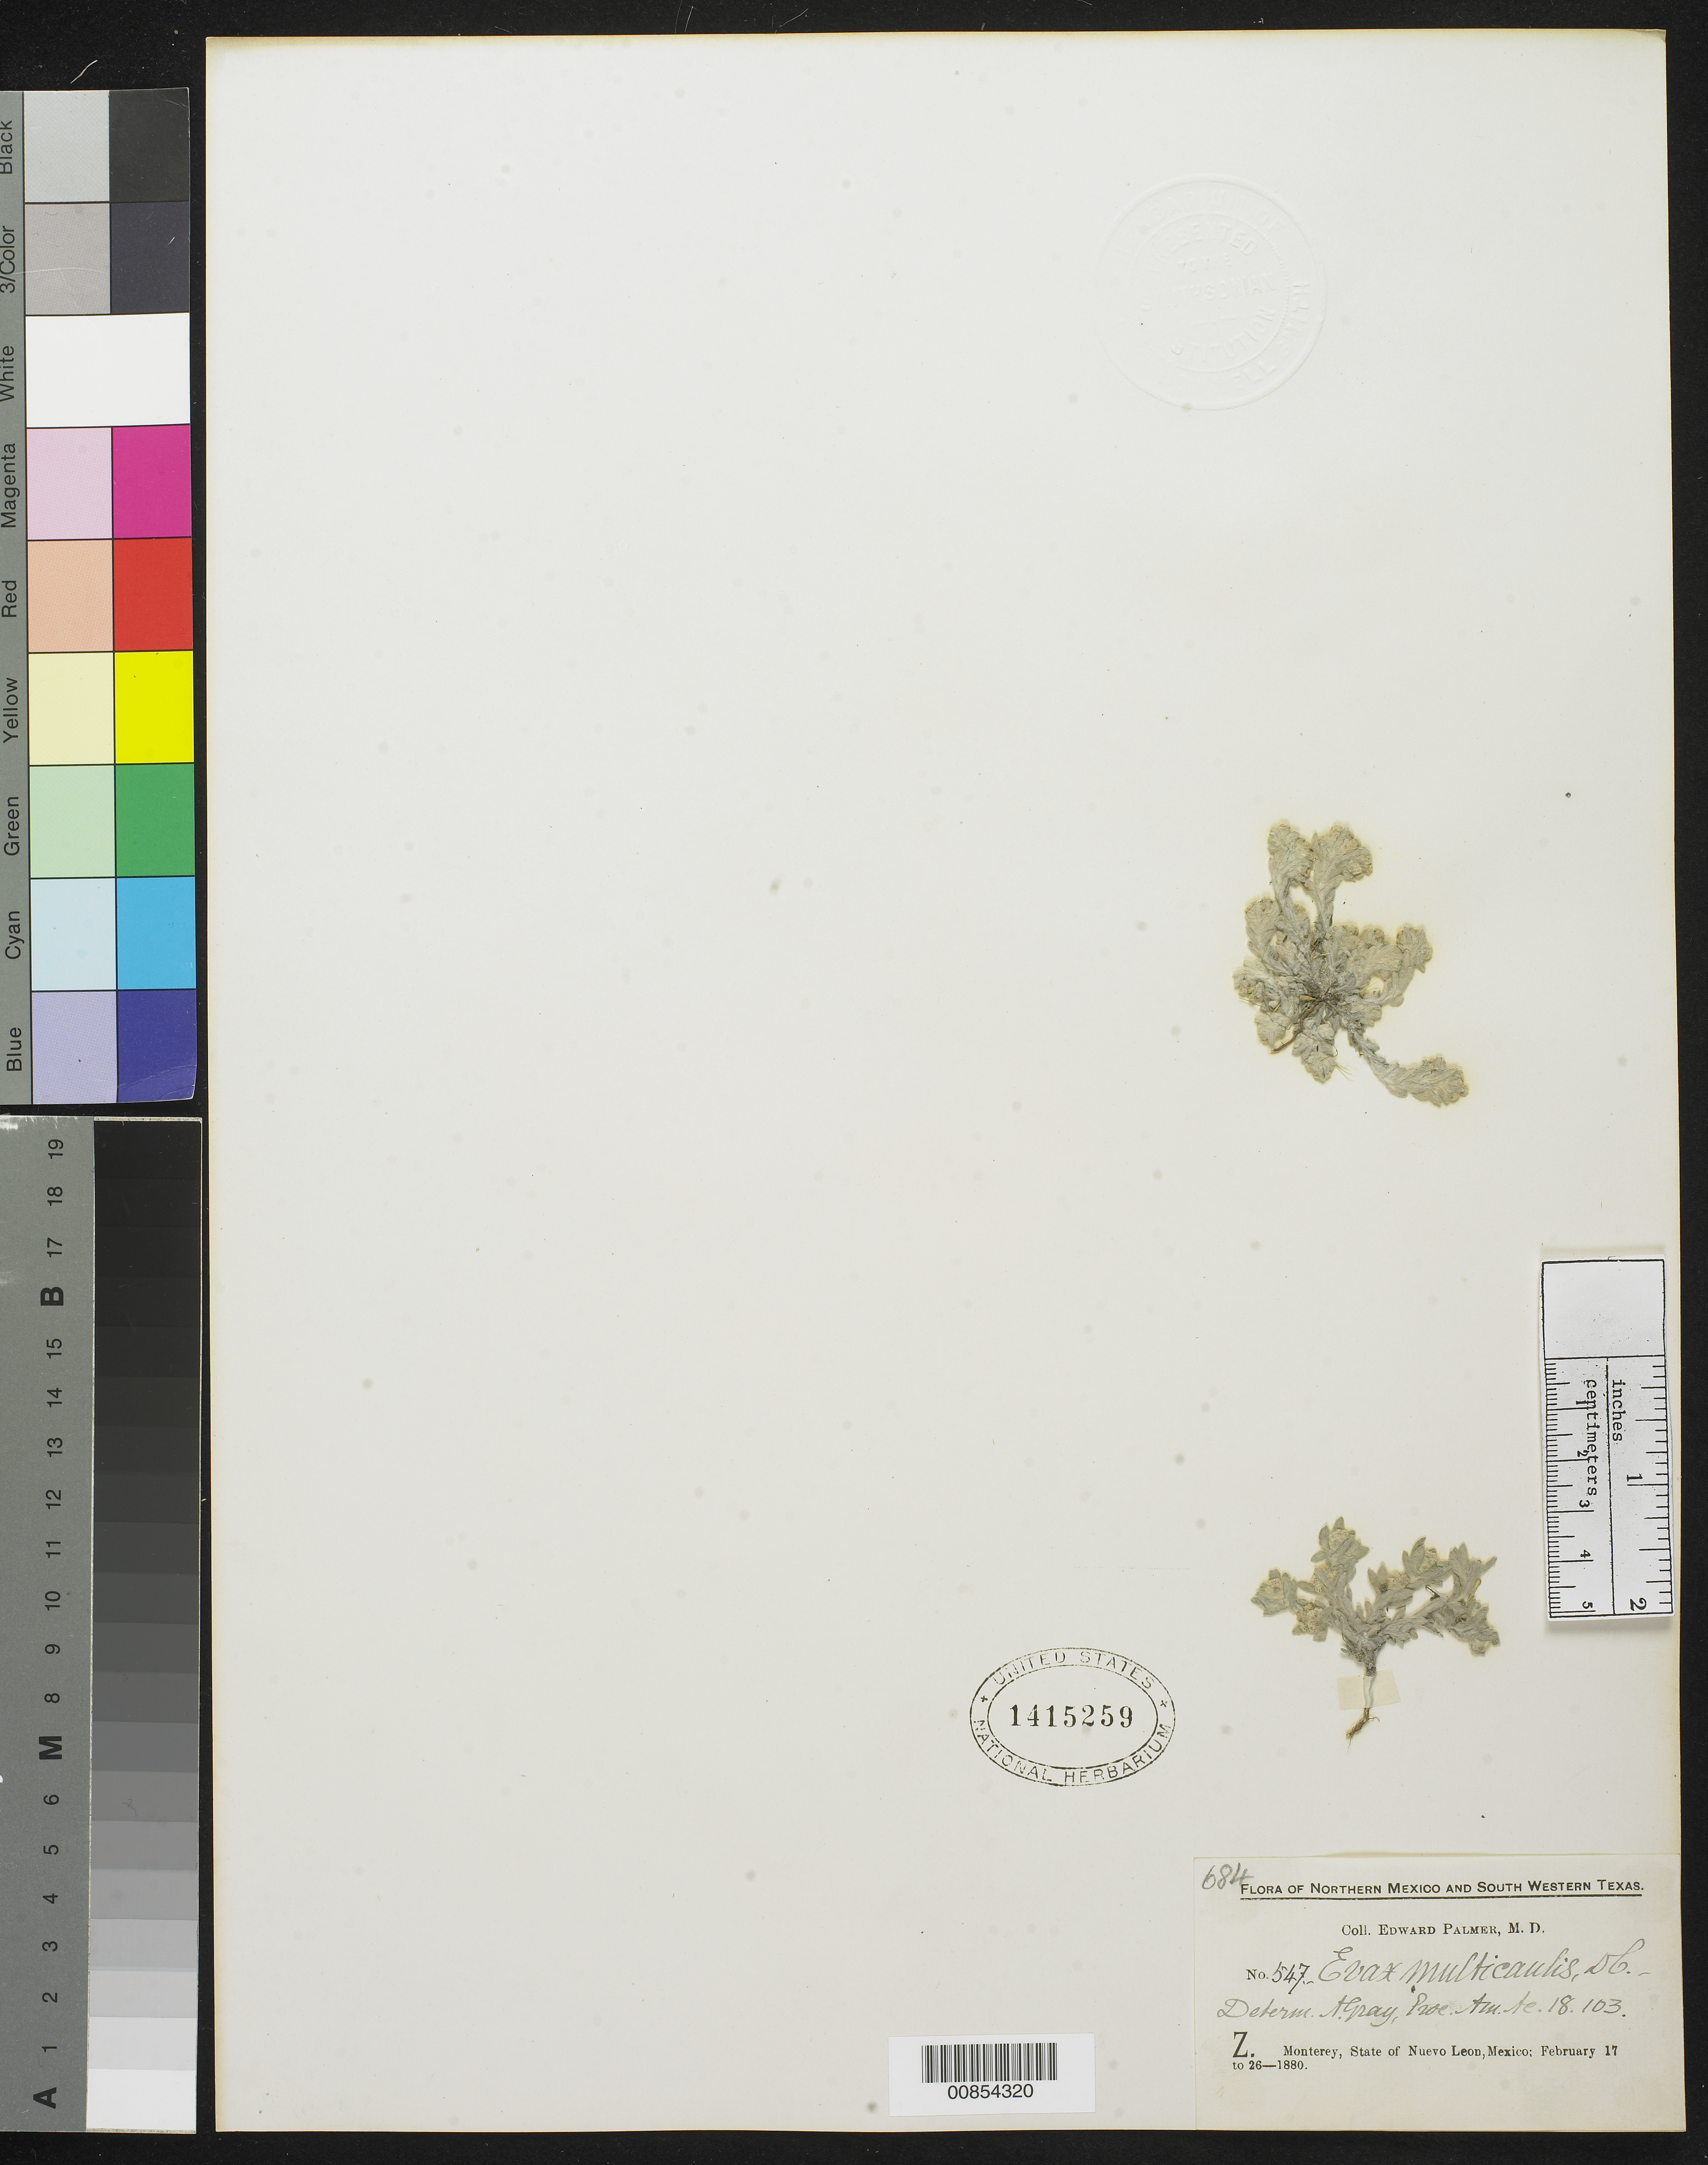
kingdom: Plantae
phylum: Tracheophyta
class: Magnoliopsida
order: Asterales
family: Asteraceae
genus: Evax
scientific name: Evax multicaulis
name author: DC.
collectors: E. Palmer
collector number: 547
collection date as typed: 17 Feb 1880 to 26 Feb 1880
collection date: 1880-02-17/1880-02-26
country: Mexico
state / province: Nuevo León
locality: Z. Monterrey, Nuevo León.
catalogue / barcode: US 1415259